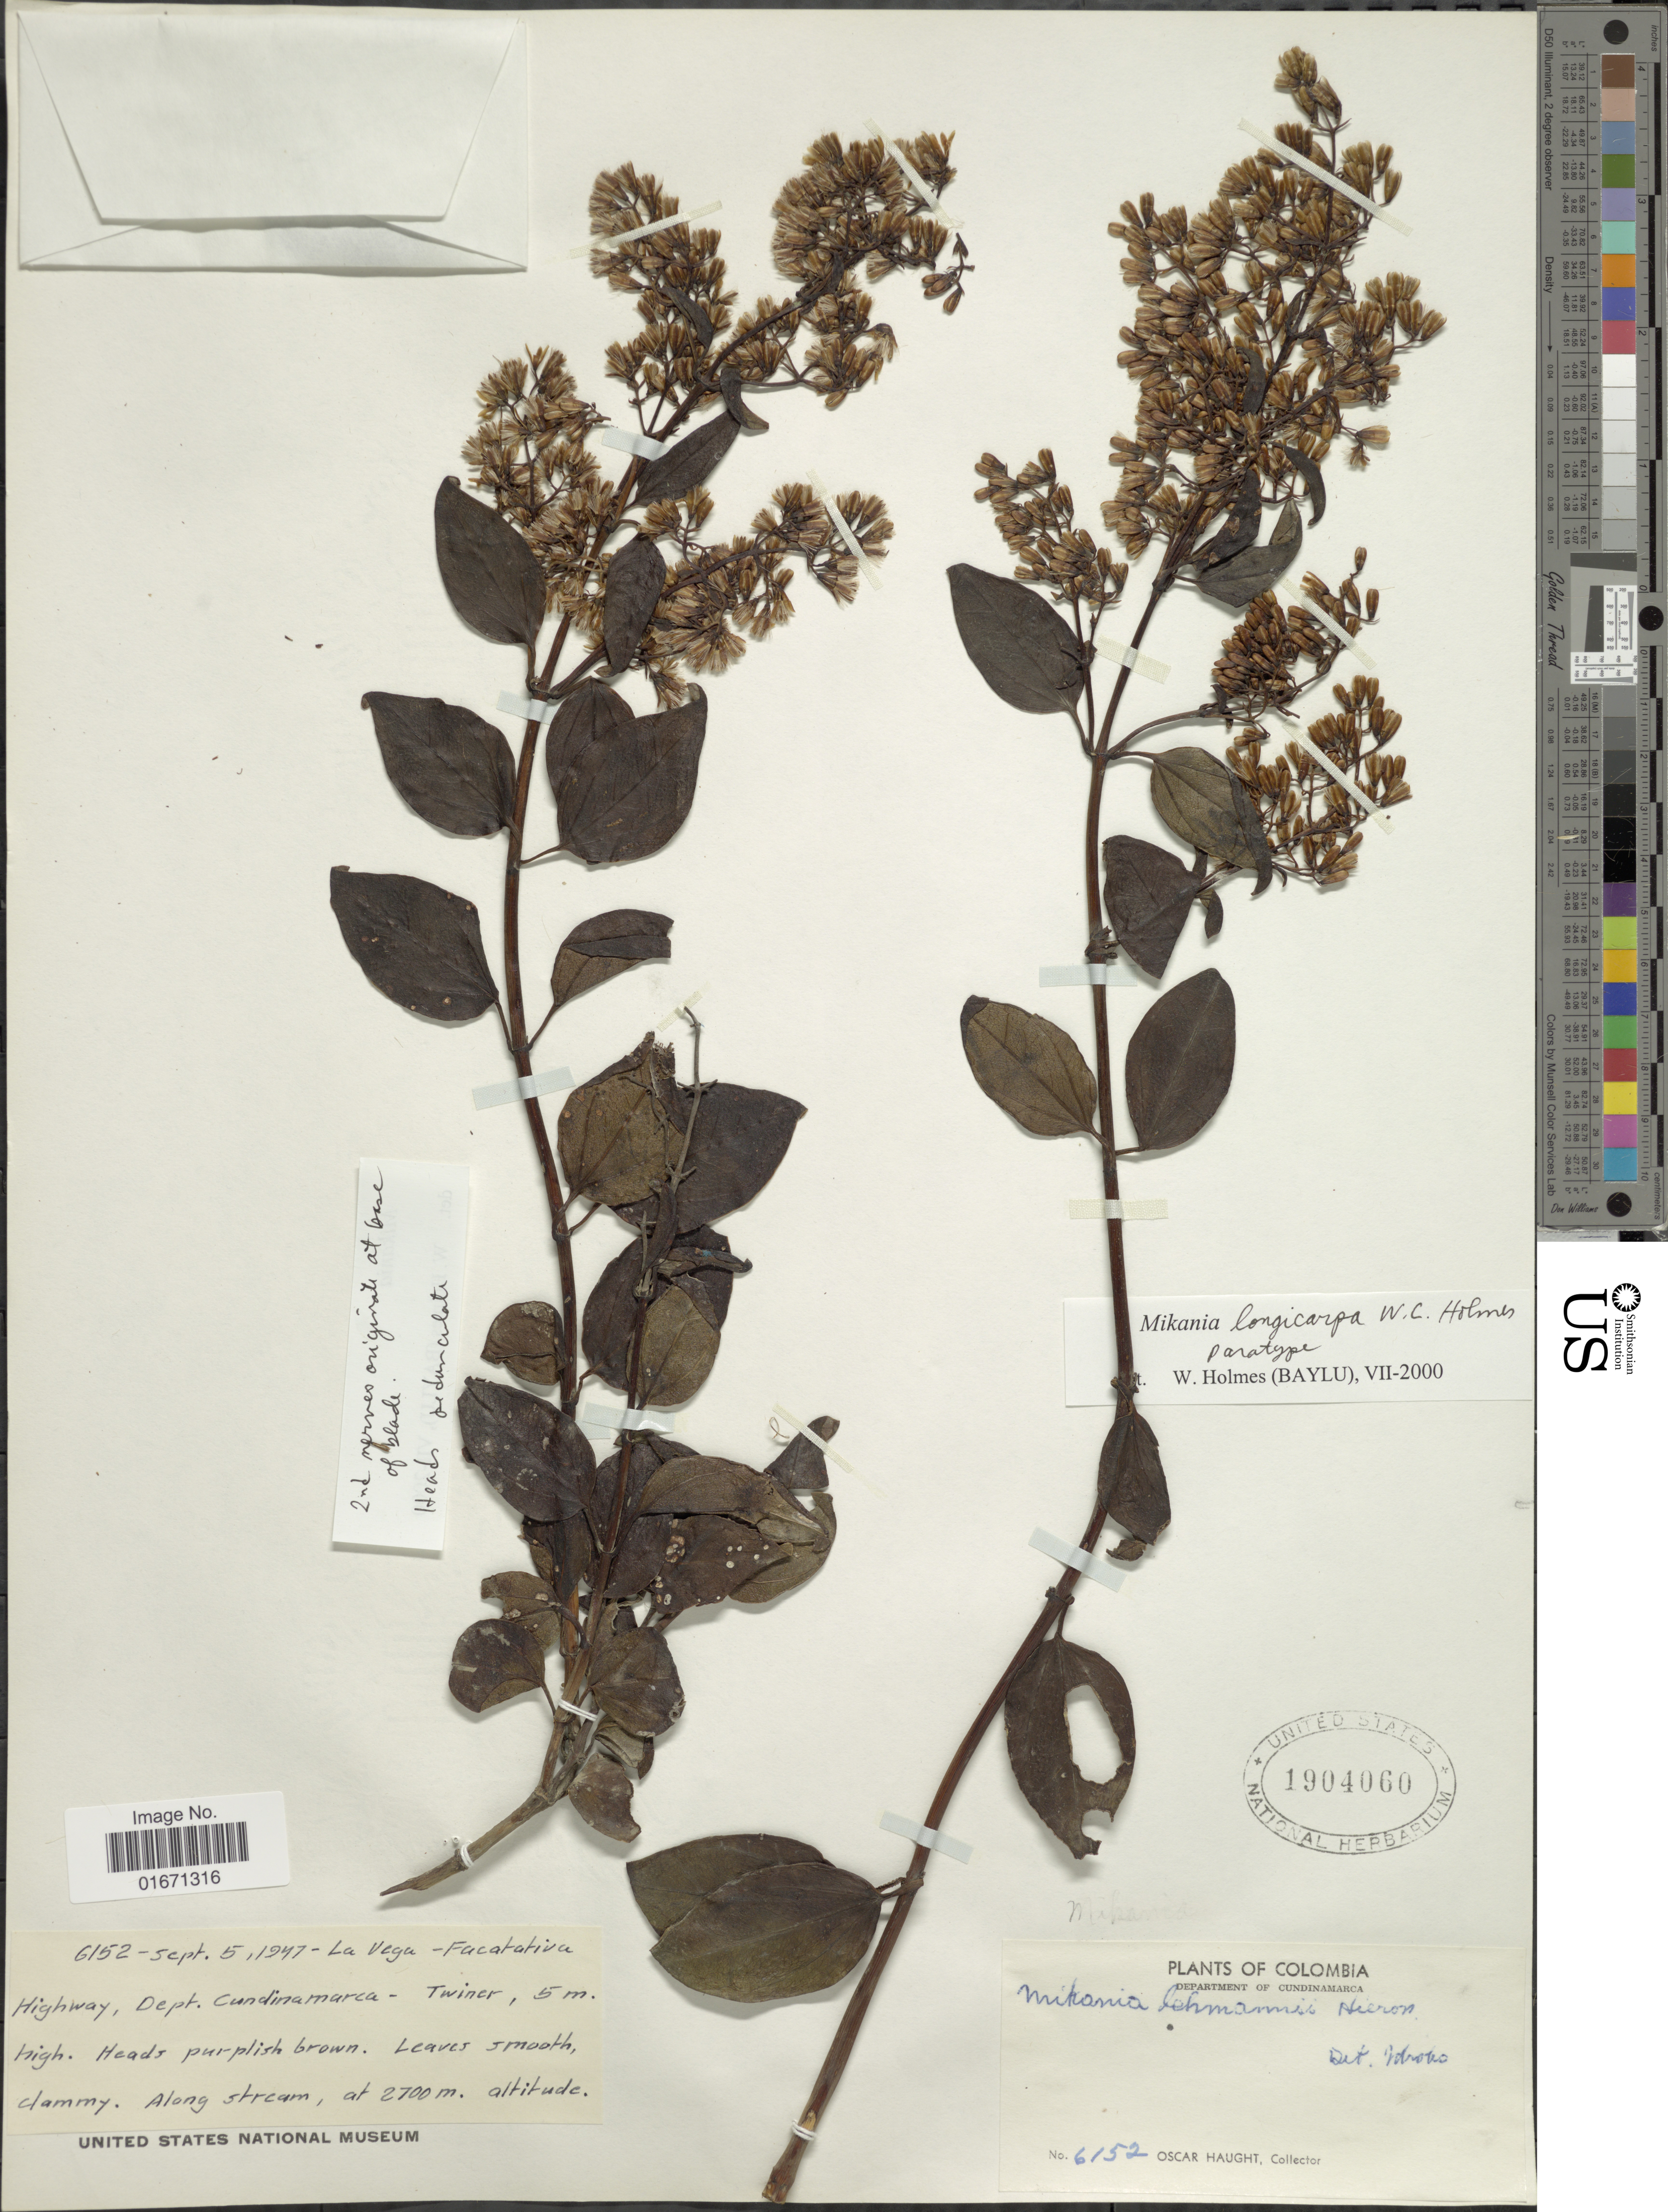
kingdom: Plantae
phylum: Tracheophyta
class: Magnoliopsida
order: Asterales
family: Asteraceae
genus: Mikania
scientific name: Mikania longicarpa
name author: W.C. Holmes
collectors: O. Haught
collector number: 6152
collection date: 1947-09-05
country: Colombia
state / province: Cundinamarca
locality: Facatativa Highway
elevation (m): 2700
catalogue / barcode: US 1904060